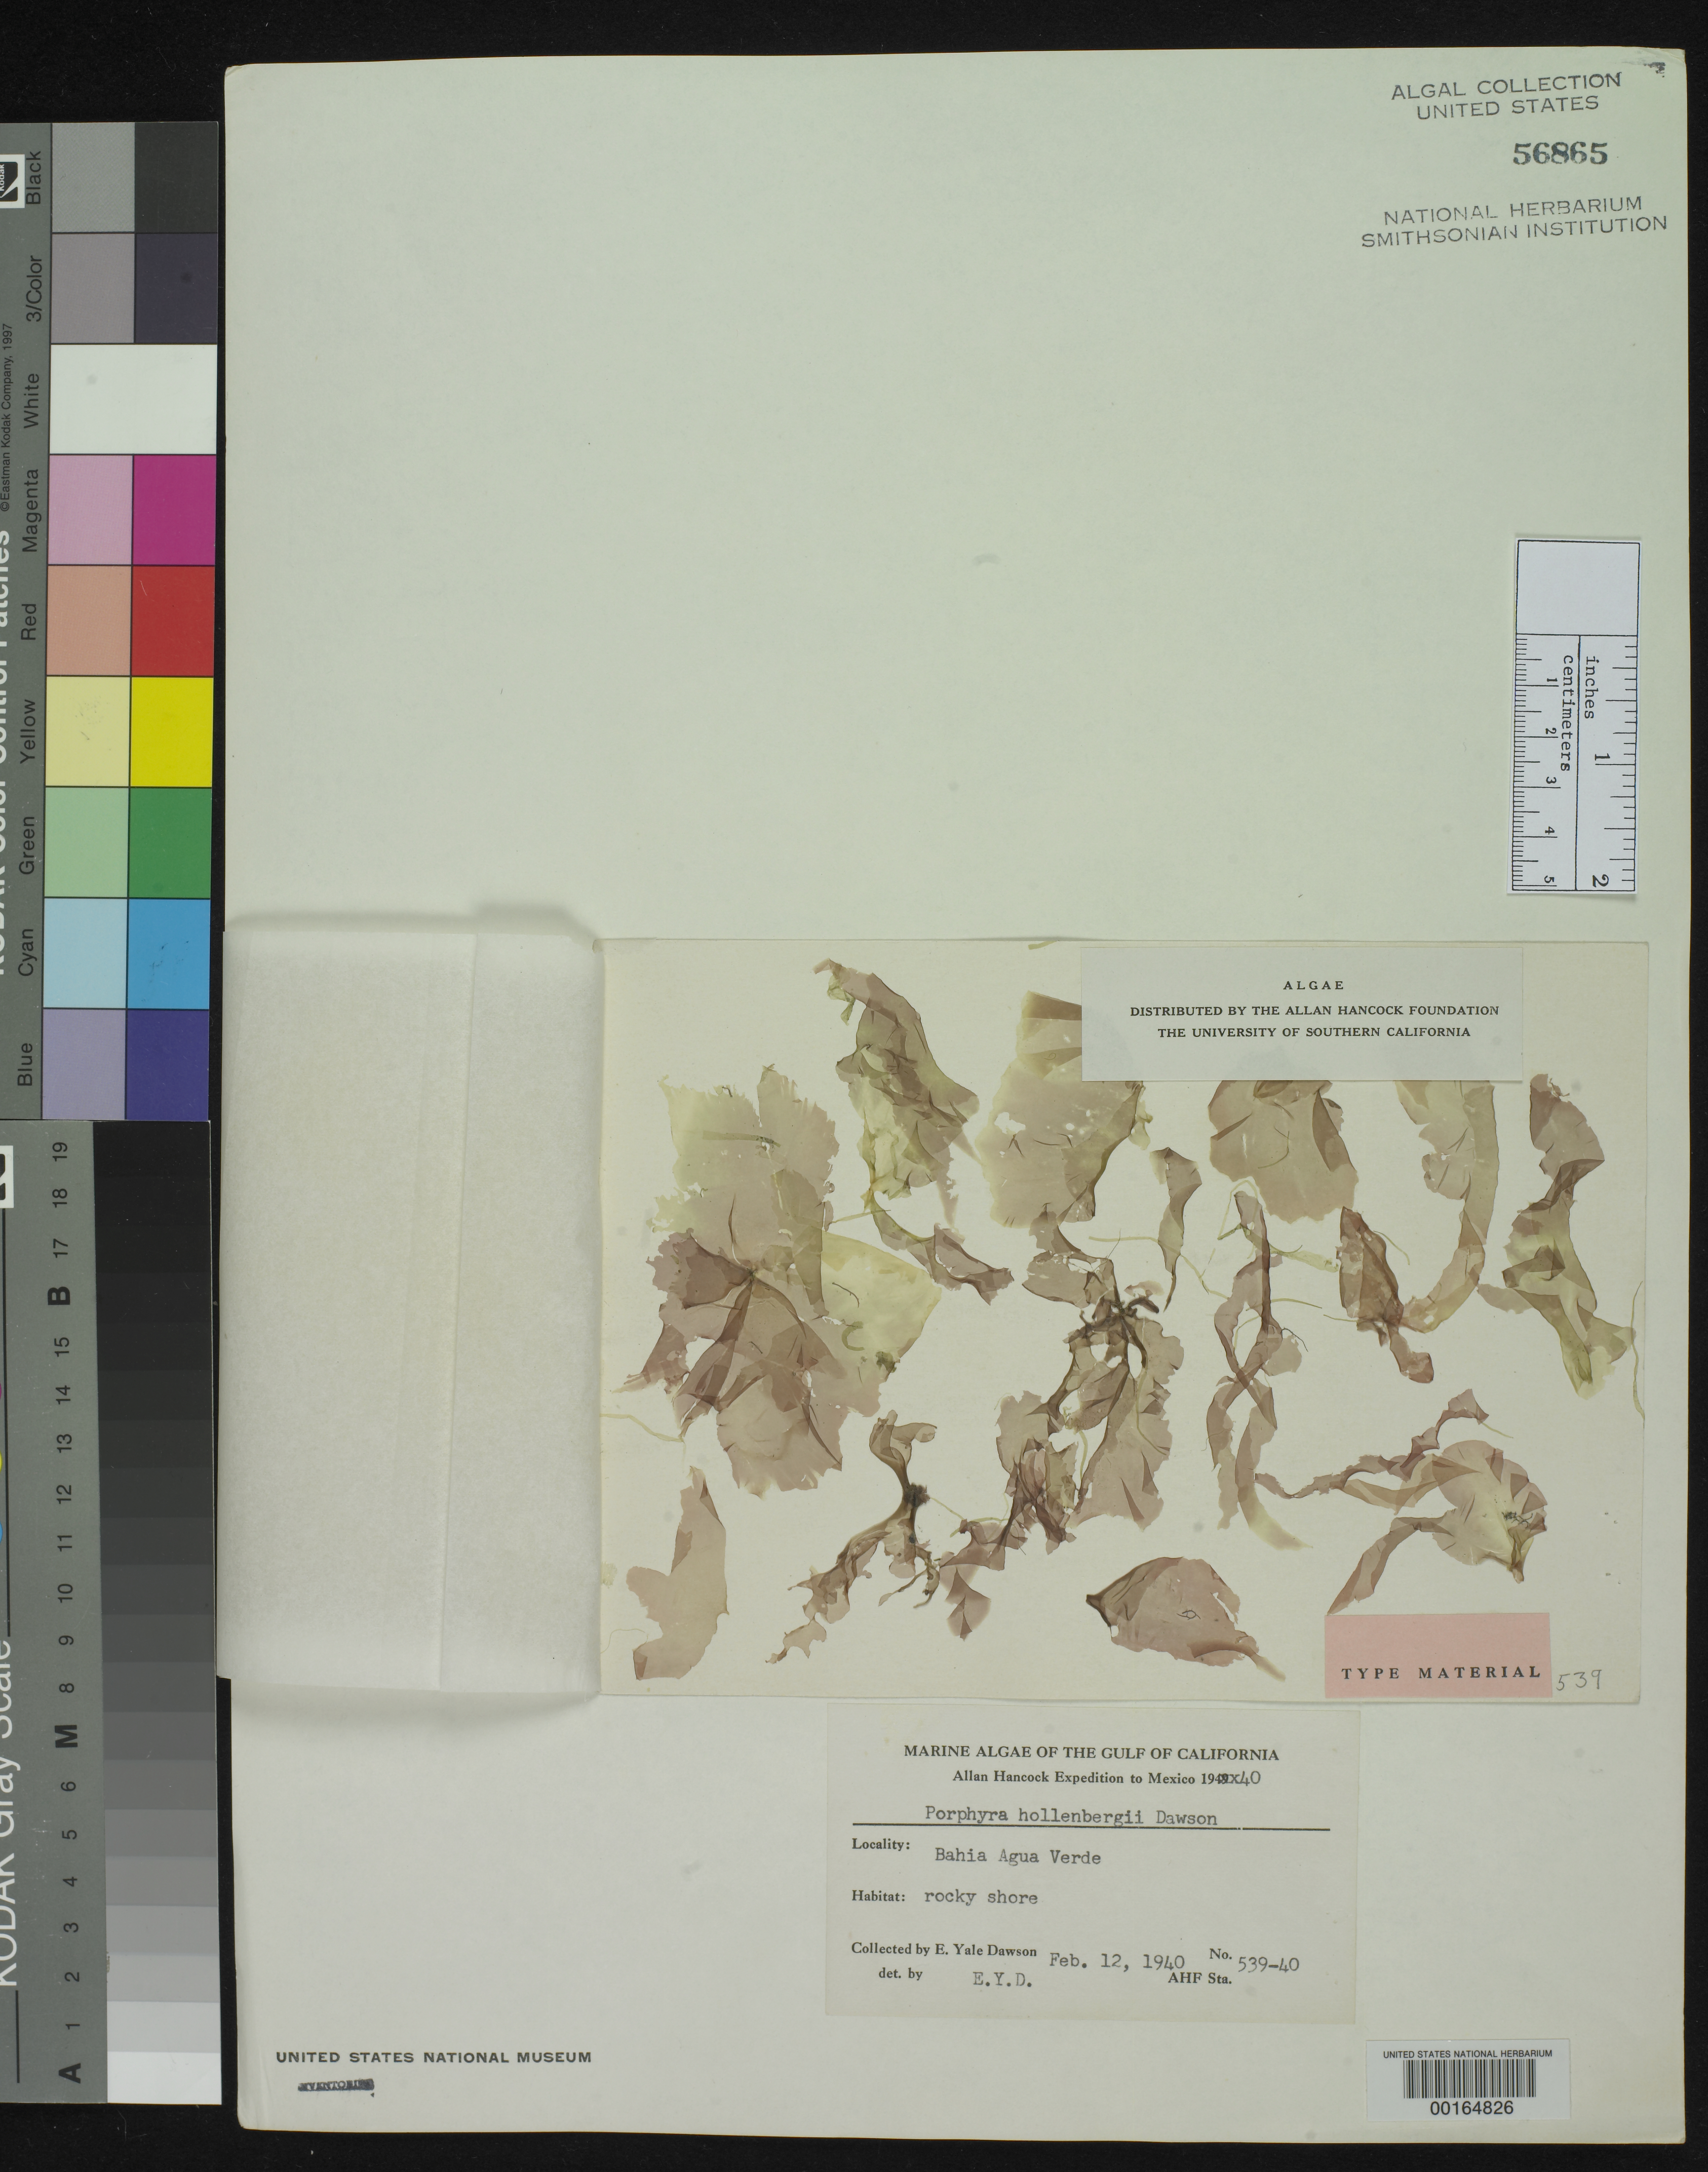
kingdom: Plantae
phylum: Rhodophyta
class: Bangiophyceae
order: Bangiales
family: Bangiaceae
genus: Porphyra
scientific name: Porphyra hollenbergii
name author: E.Y. Dawson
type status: Isotype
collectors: E. Y. Dawson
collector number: EYD 539-40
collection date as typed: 12 Feb 1940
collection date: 1940-02-12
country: Mexico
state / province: Baja California Sur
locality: Bahia Agua Verde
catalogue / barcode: US 56865